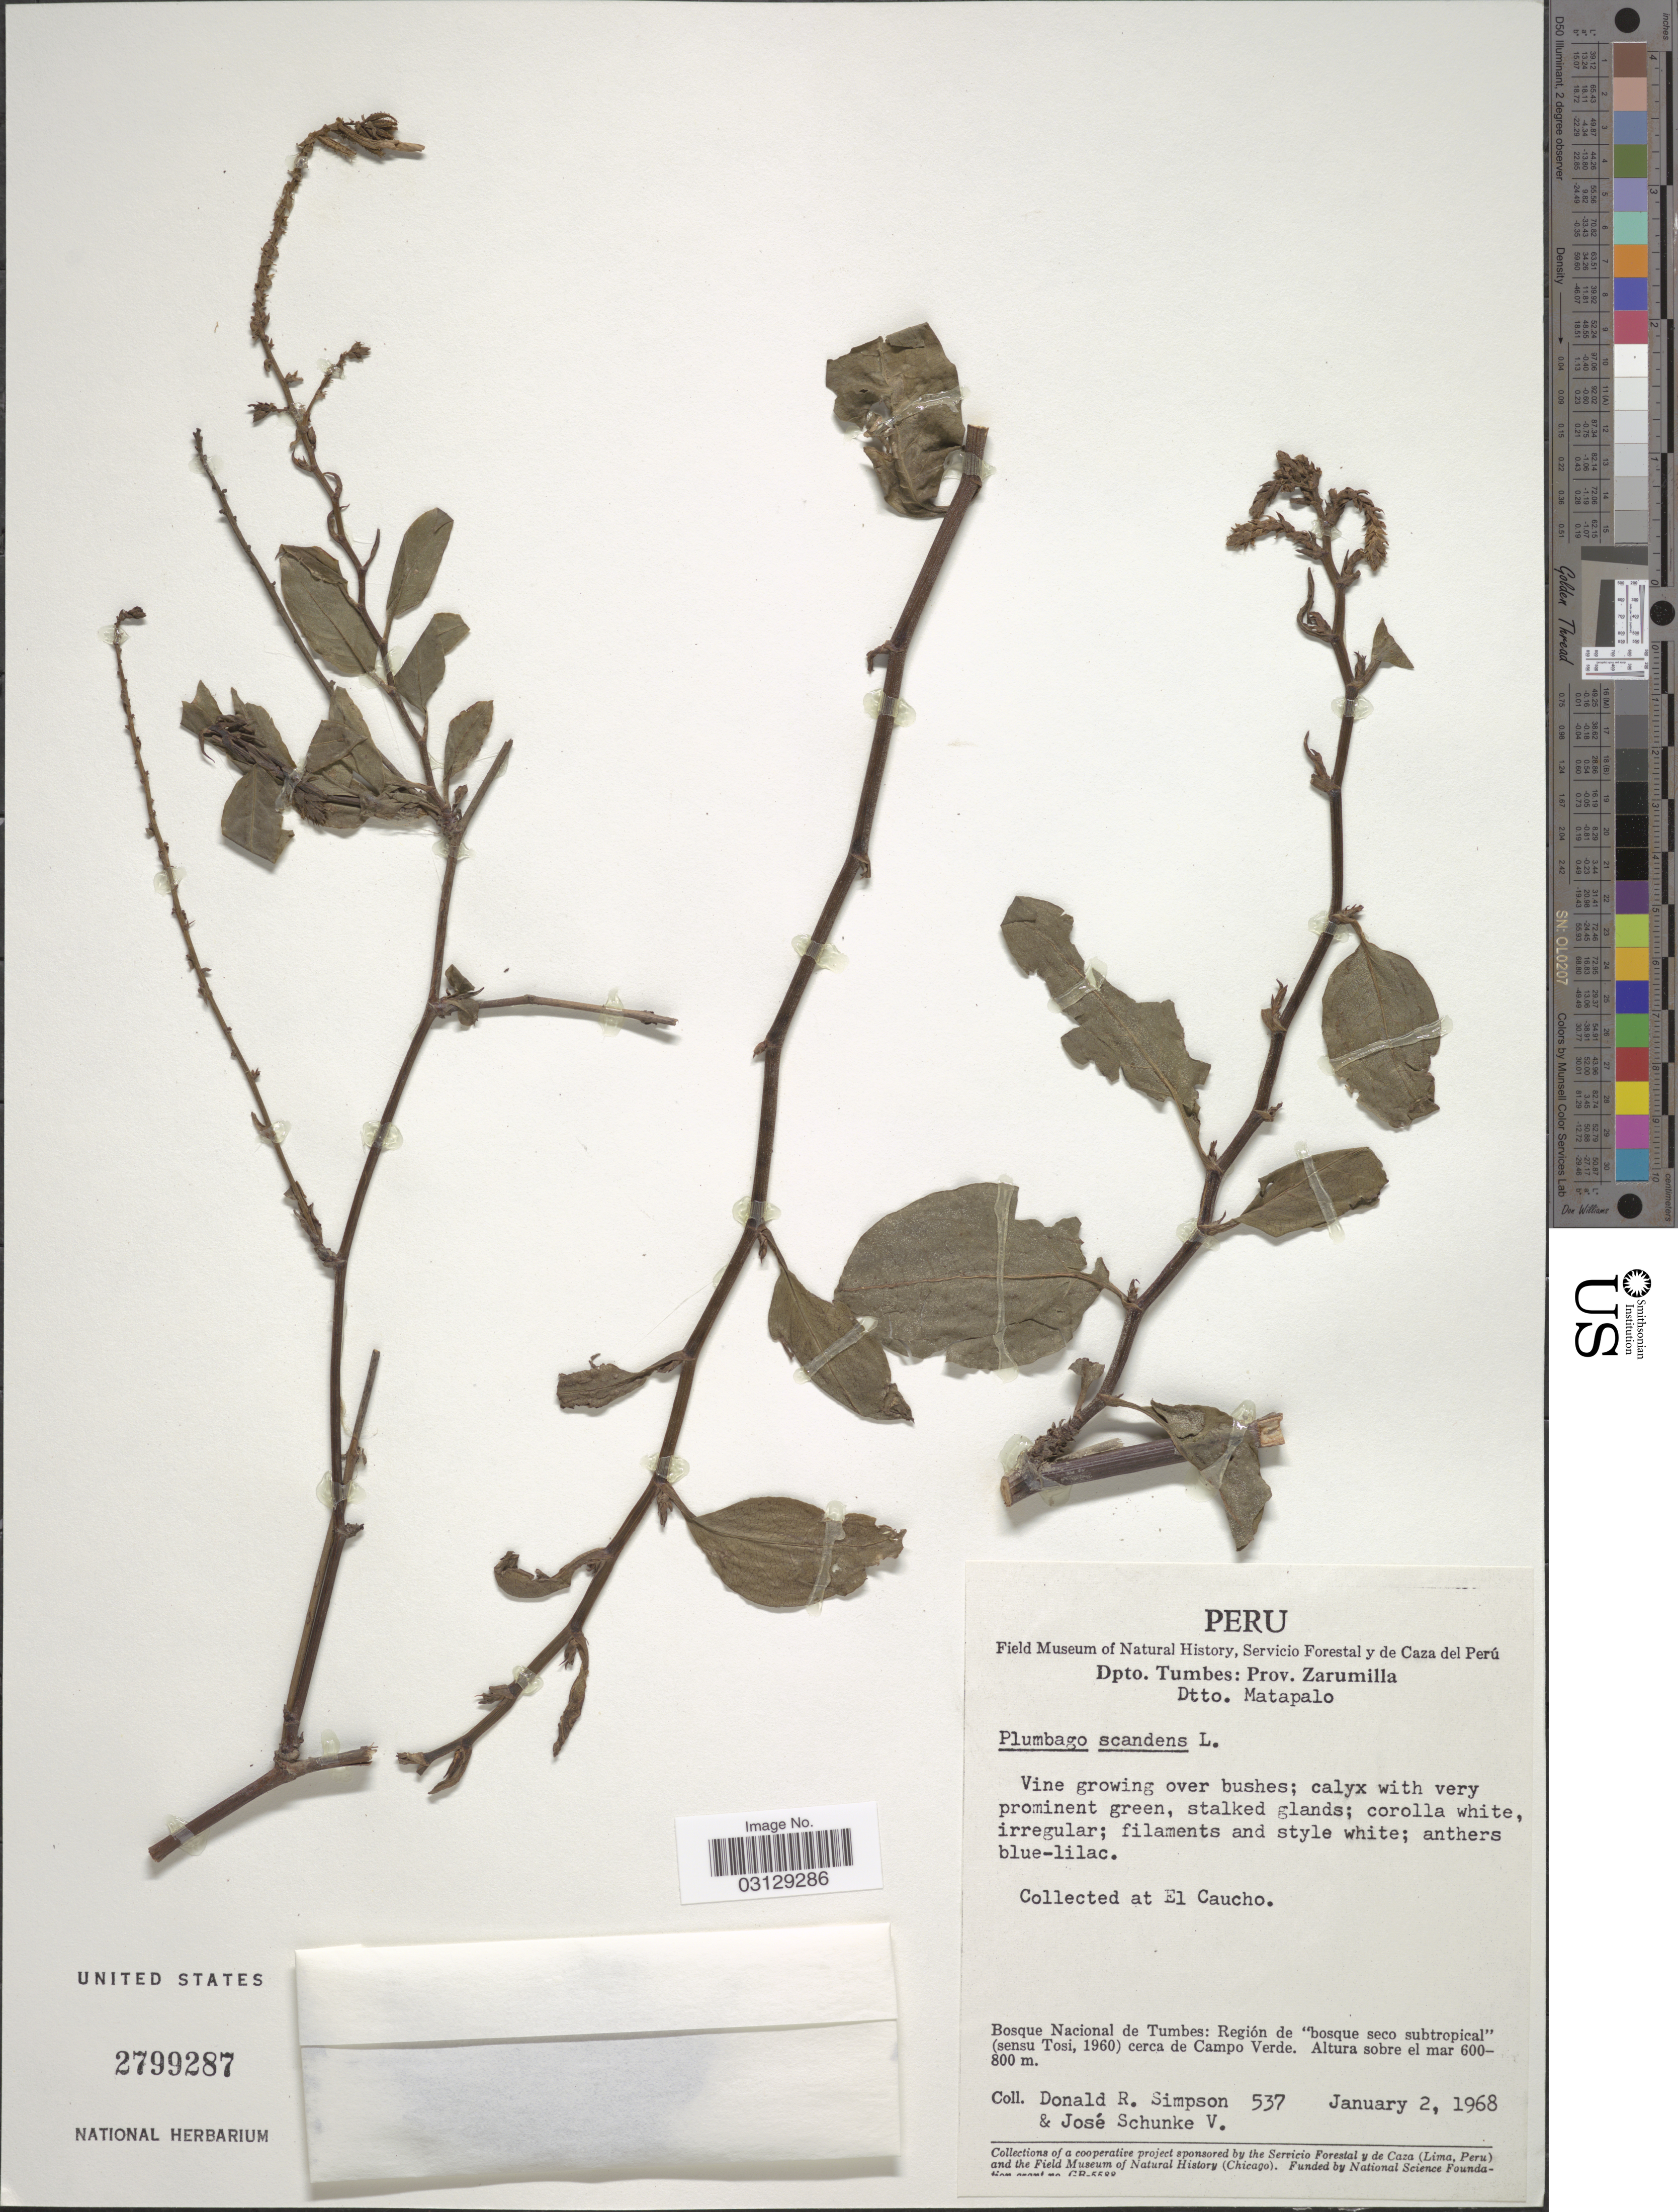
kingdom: Plantae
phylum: Tracheophyta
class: Magnoliopsida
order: Caryophyllales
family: Plumbaginaceae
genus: Plumbago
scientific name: Plumbago scandens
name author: L.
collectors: D. R. Simpson & J. Schunke Vigo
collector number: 537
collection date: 1968-01-02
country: Peru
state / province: Tumbes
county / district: Zarumilla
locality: Dpto. Tumbes: Prov. Zarumilla. Dtto. Matapalo. El Caucho. Bosque Nacional de Tumbes: Región de "bosque seco subtropical" cerca de Campo Verde.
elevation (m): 600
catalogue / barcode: US 2799287